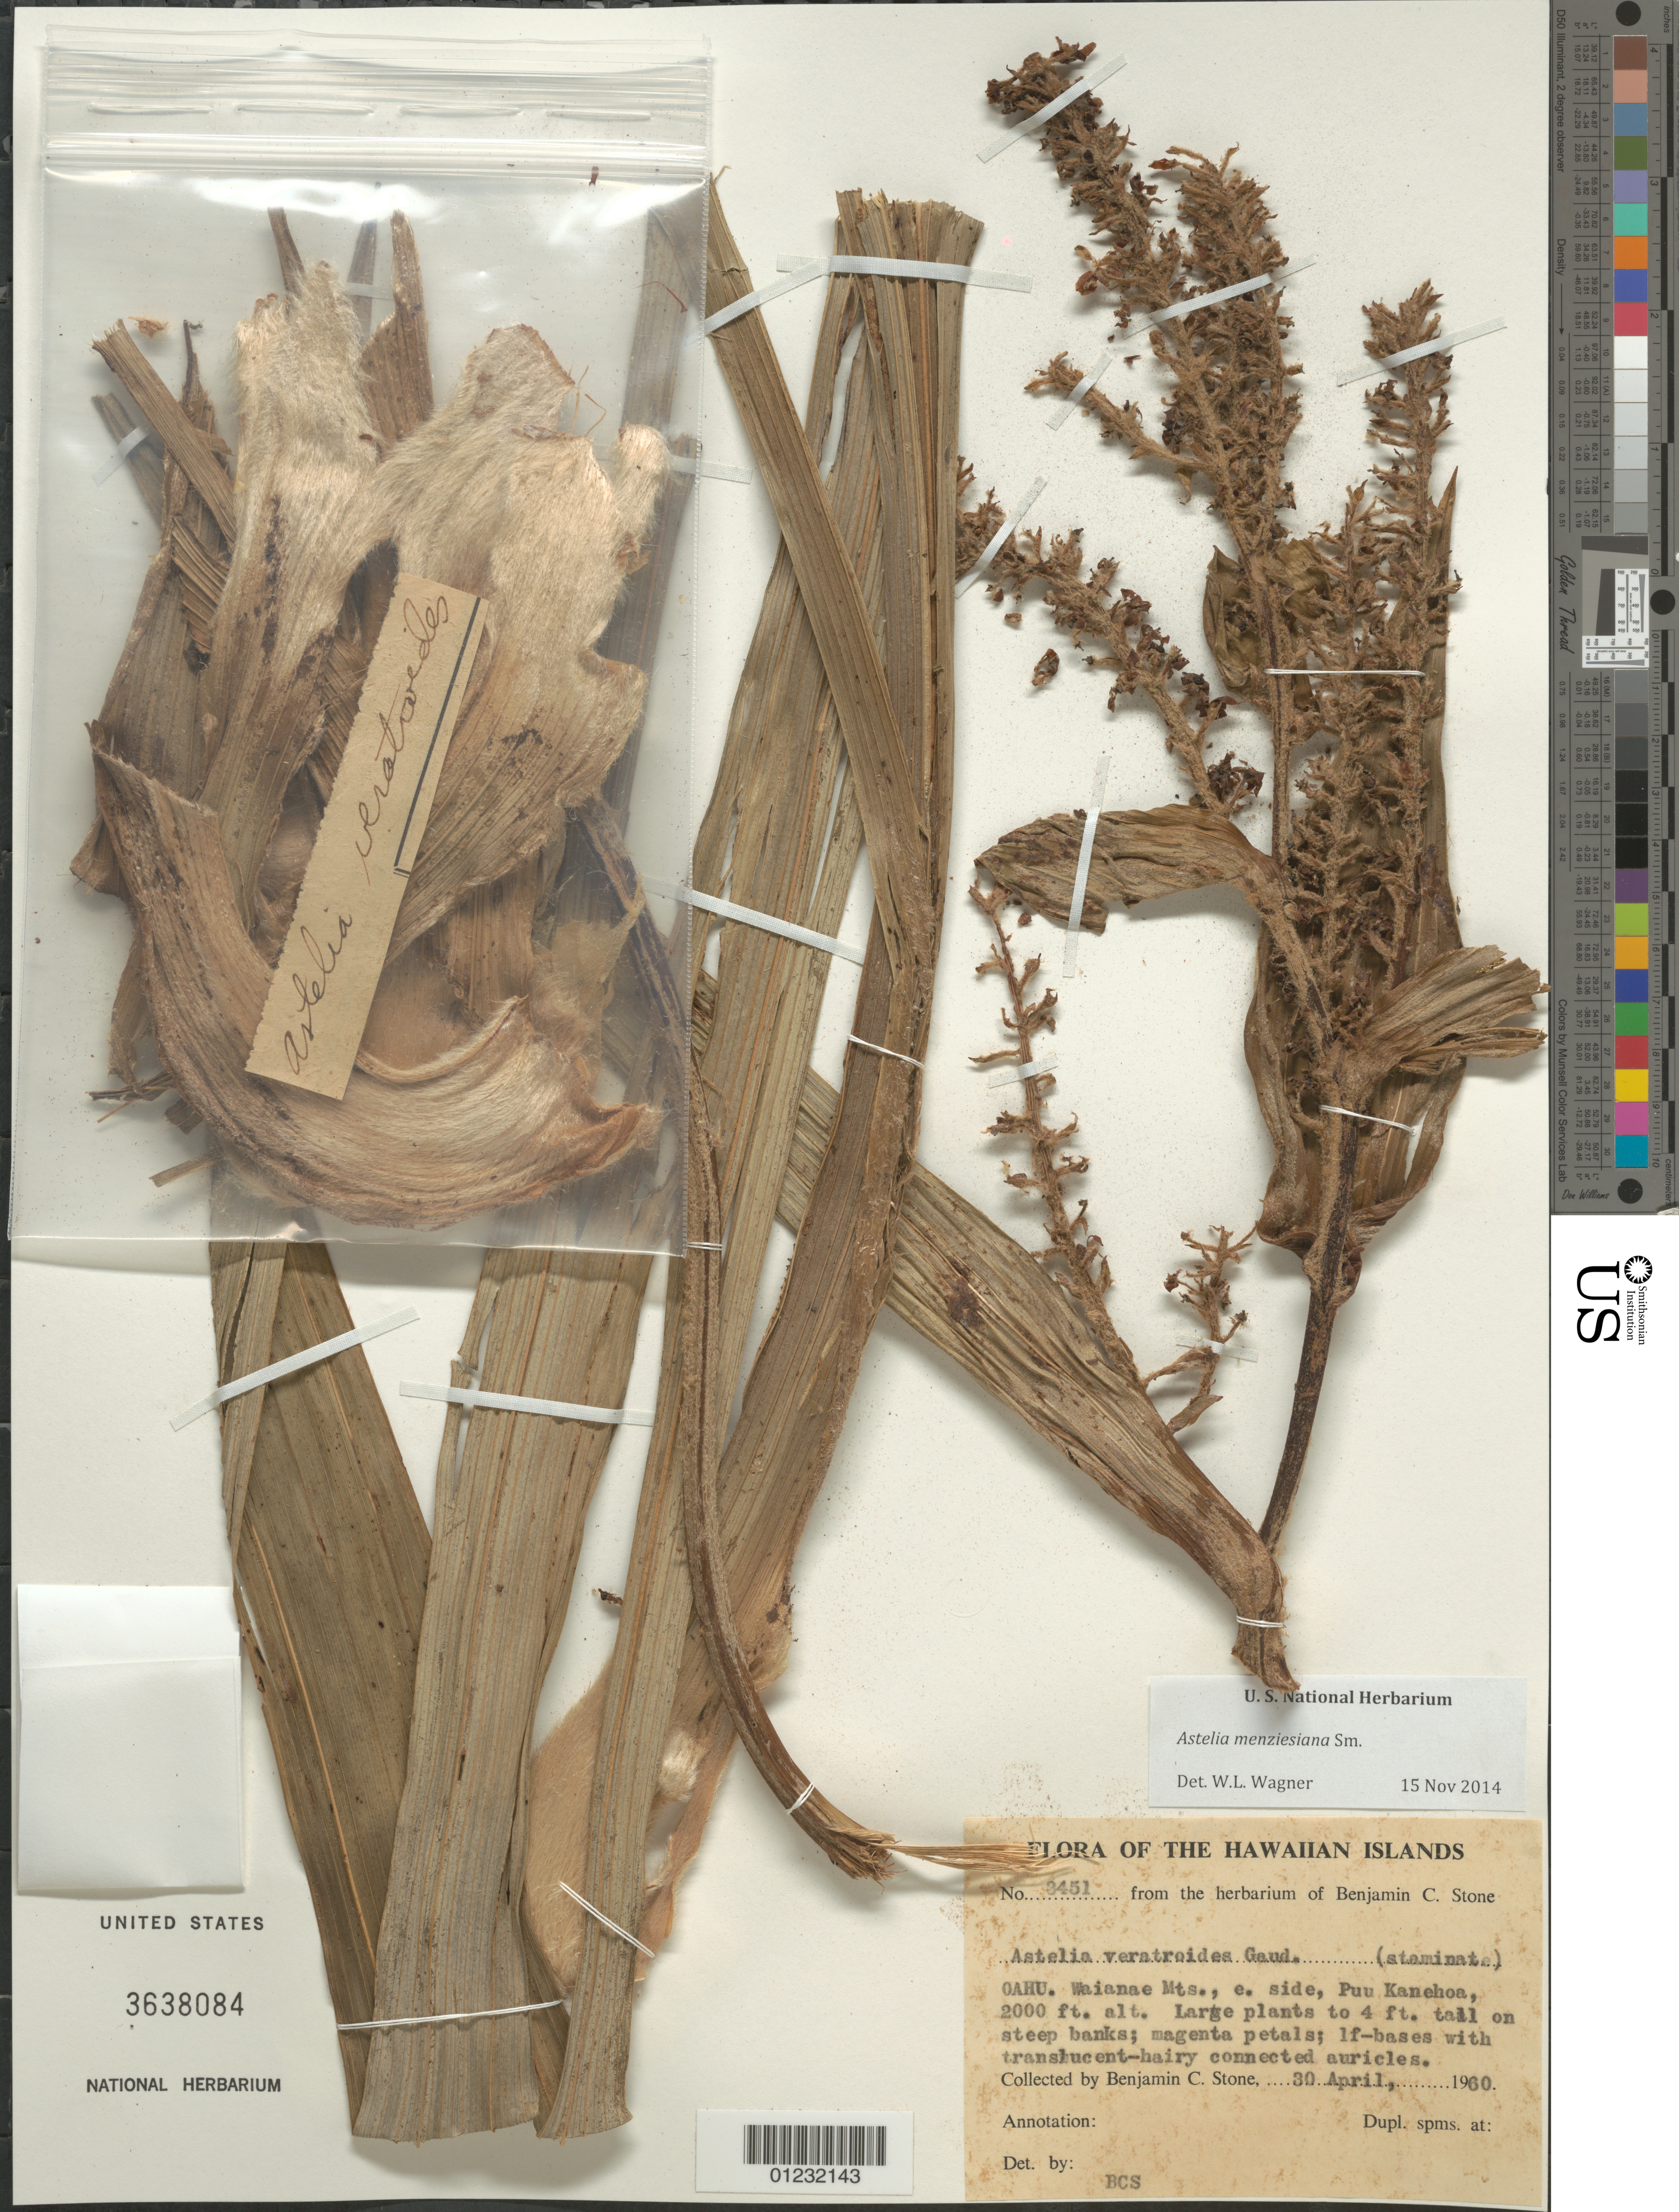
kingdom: Plantae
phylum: Tracheophyta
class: Liliopsida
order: Asparagales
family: Asteliaceae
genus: Astelia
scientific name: Astelia menziesiana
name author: Sm.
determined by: Wagner, W. L., (BOT), Smithsonian Institution - National Museum of Natural History (UNITED STATES)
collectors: B. C. Stone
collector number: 3451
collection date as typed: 30 Apr 1960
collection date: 1960-04-30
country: United States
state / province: Hawaii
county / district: Honolulu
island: Oahu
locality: Waianae Mts., E side, Puu Kanehoa trail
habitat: On steep bank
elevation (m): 610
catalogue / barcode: US 3638084